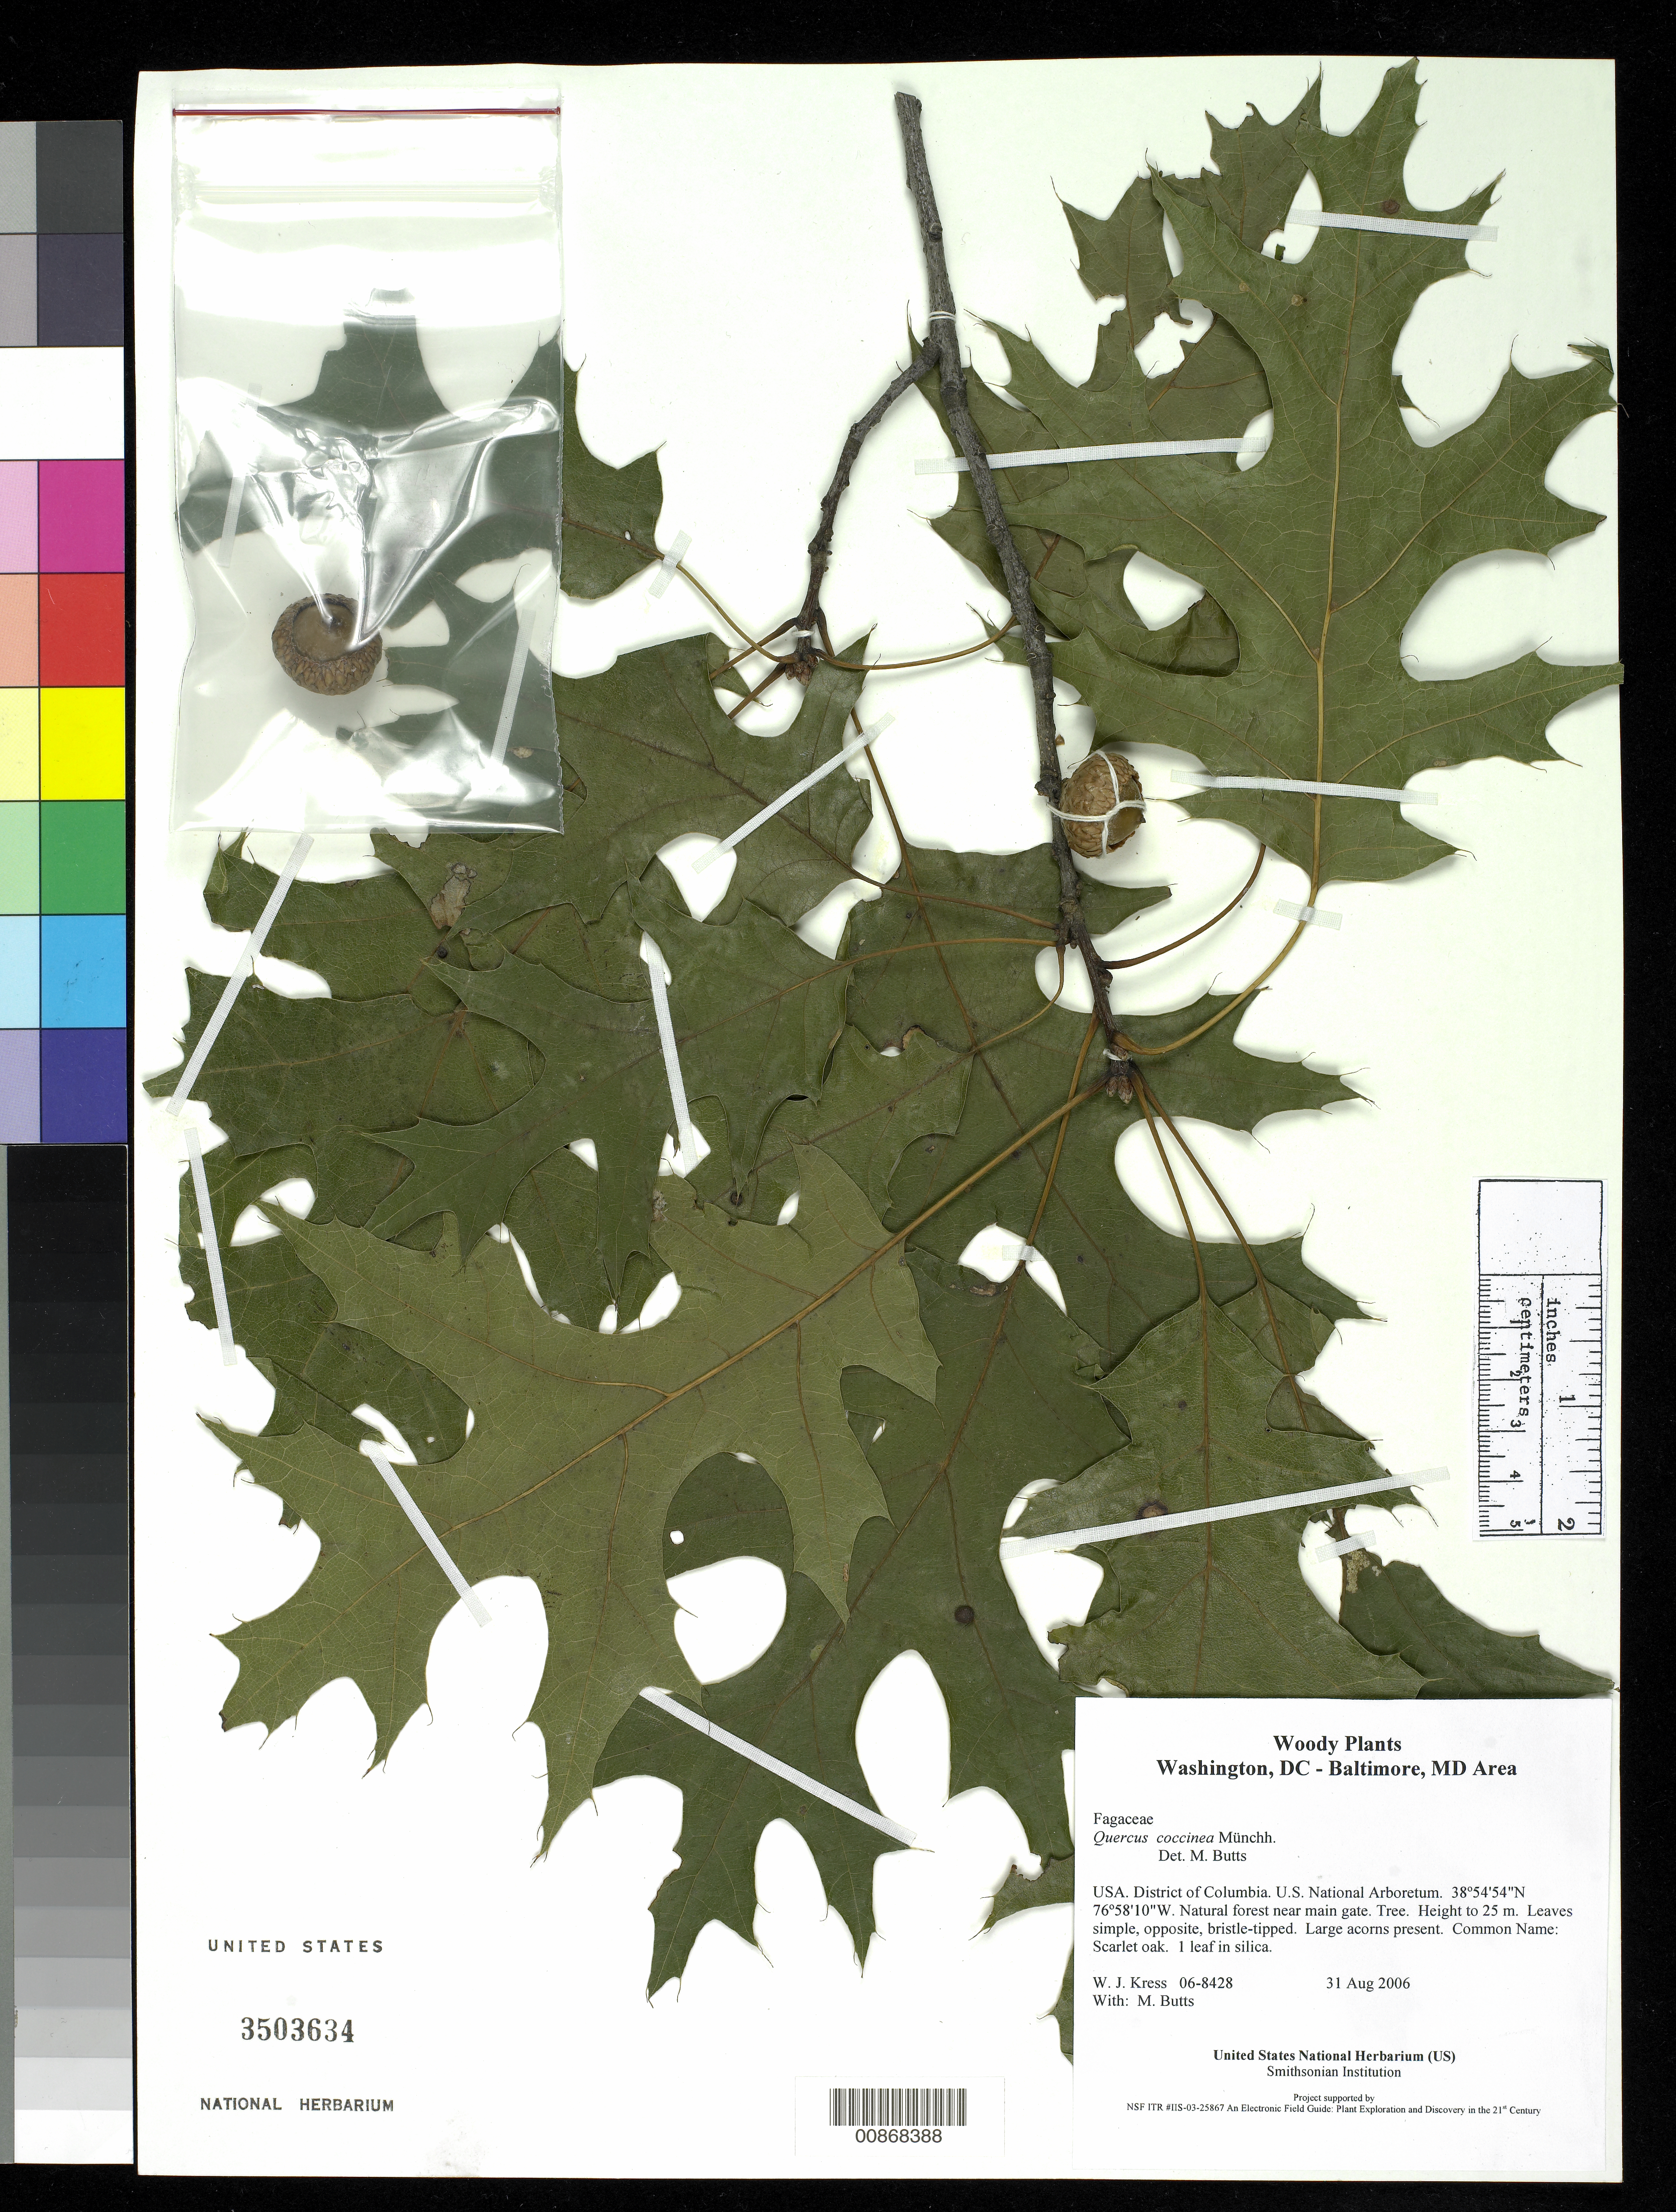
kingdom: Plantae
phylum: Tracheophyta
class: Magnoliopsida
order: Fagales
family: Fagaceae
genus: Quercus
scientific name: Quercus coccinea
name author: Münchh.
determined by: Butts, M. B.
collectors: W. J. Kress & M. B. Butts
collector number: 06-8428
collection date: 2006-08-31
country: United States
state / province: District of Columbia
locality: U.S. National Arboretum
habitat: Natural forest near main gate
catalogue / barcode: US 3503634